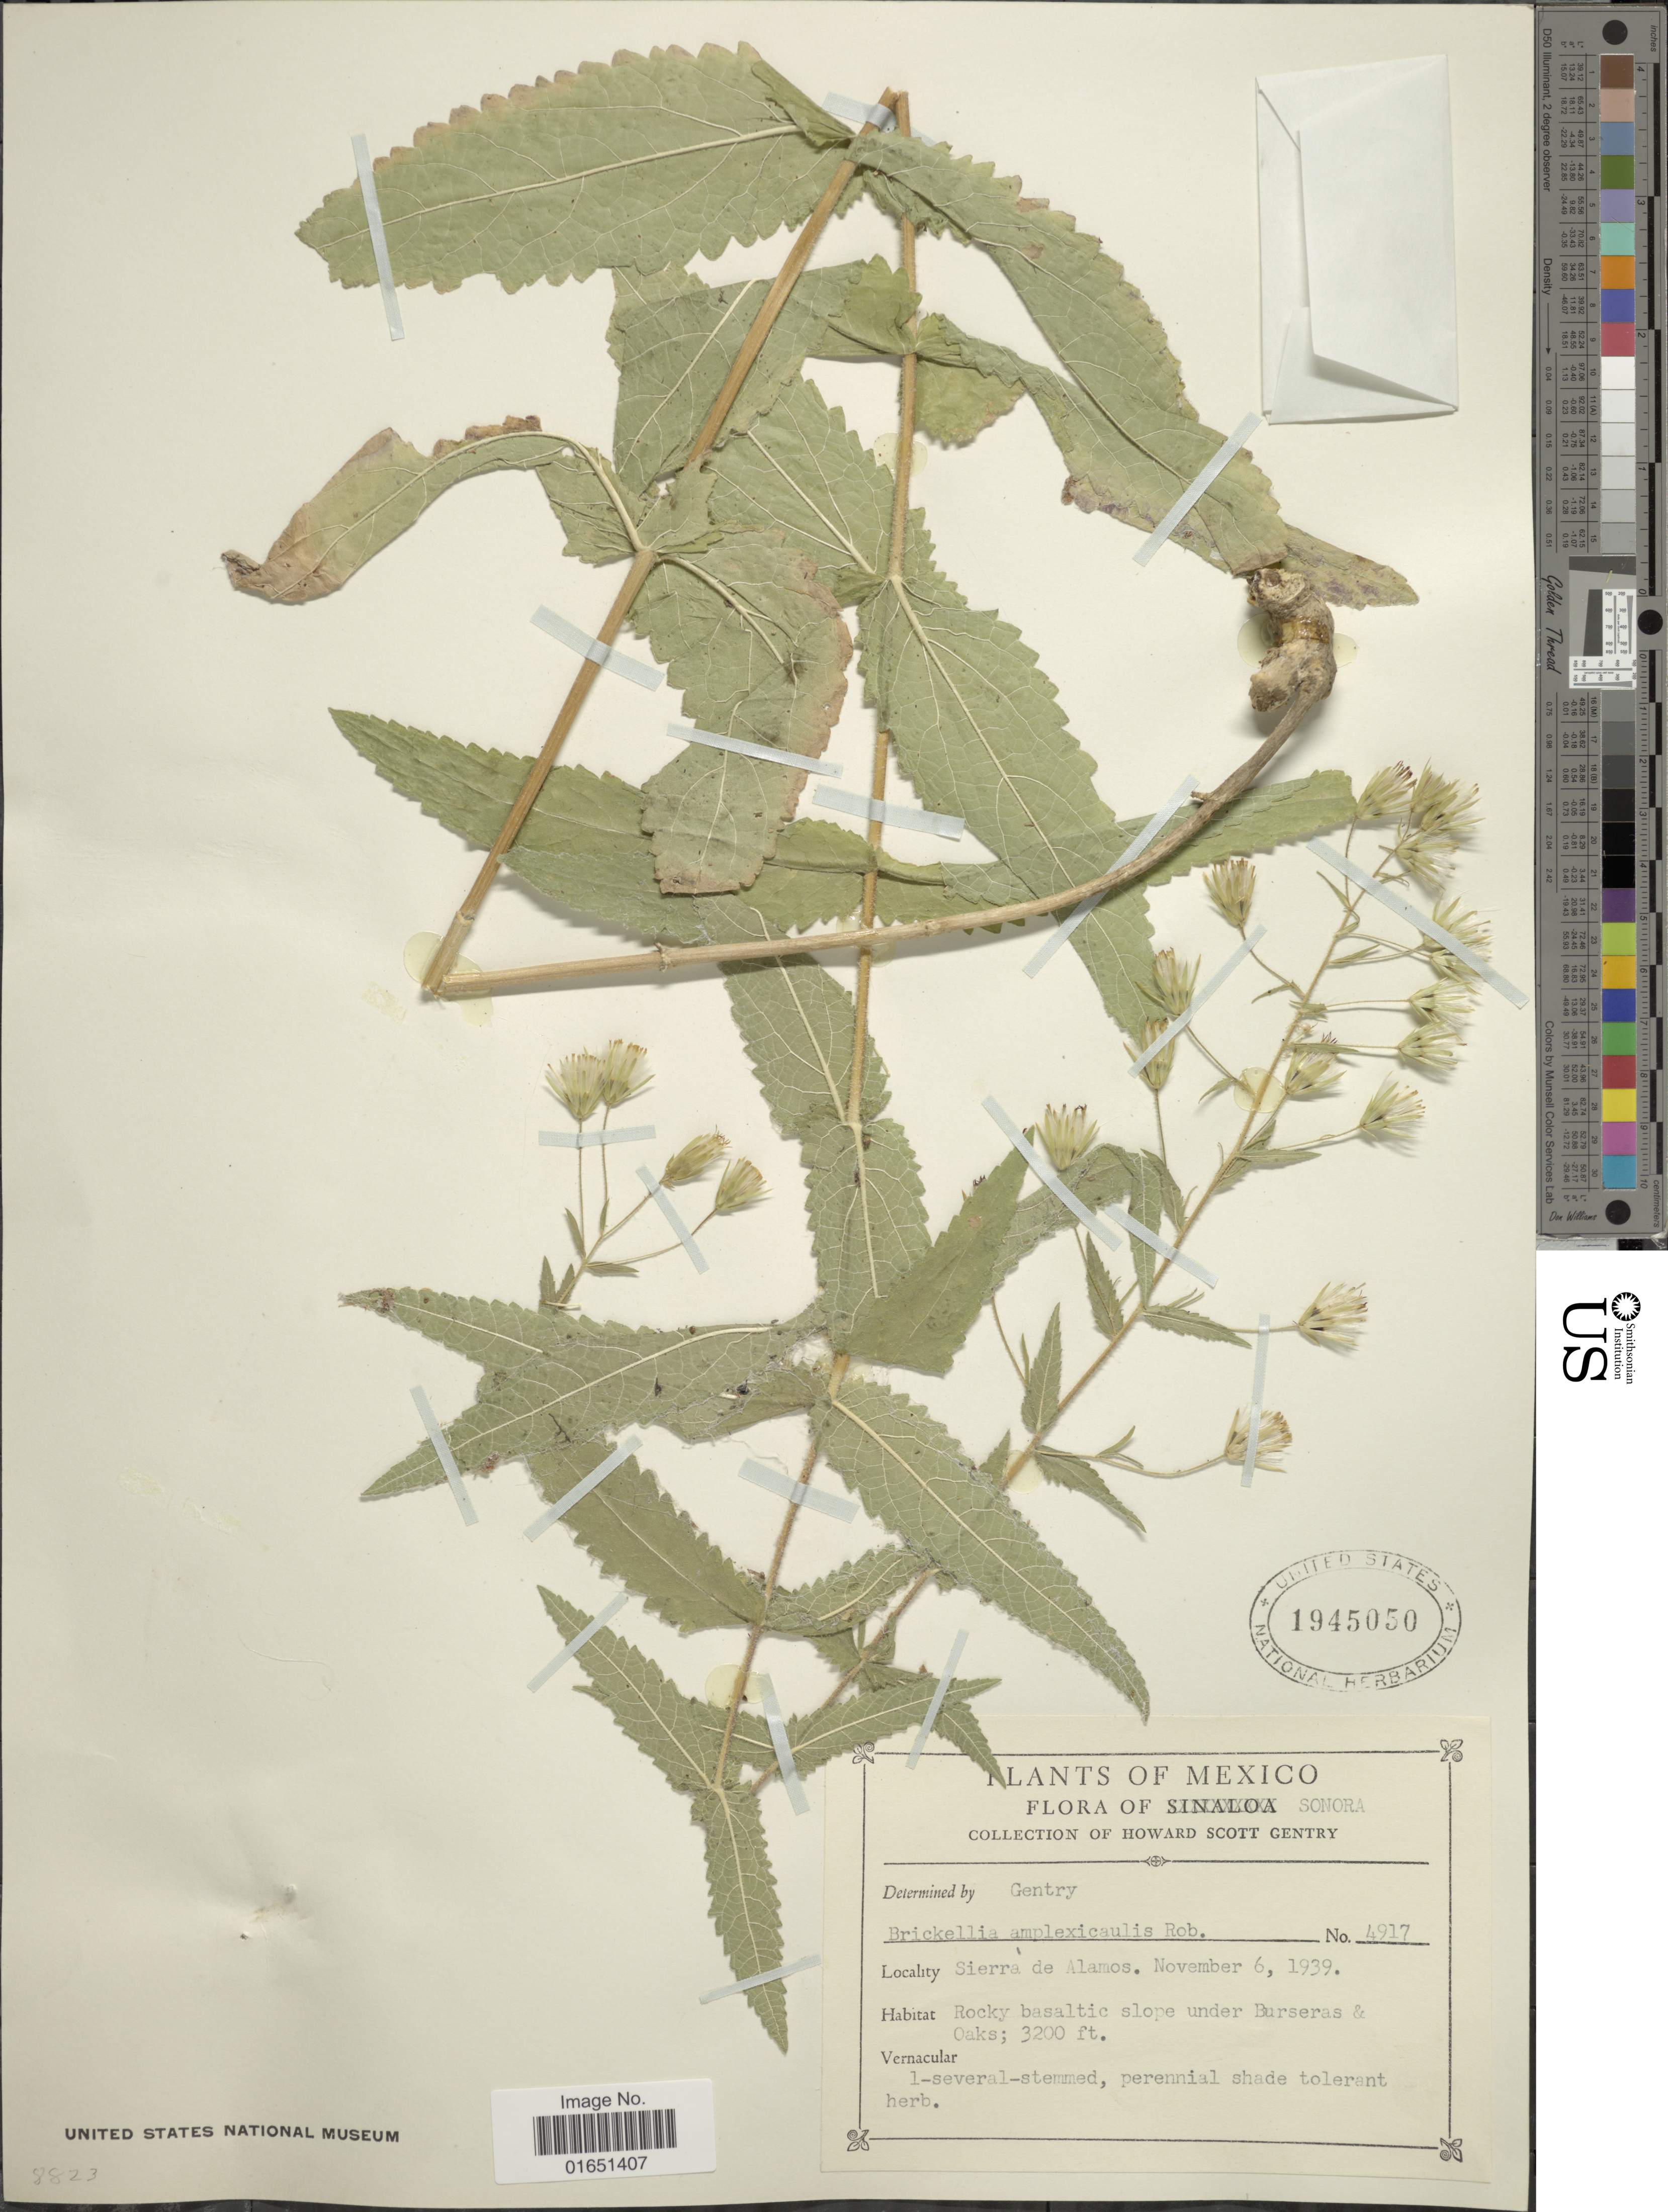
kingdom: Plantae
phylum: Tracheophyta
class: Magnoliopsida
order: Asterales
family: Asteraceae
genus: Brickellia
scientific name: Brickellia amplexicaulis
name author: B.L. Rob.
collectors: H. S. Gentry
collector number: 4917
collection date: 1939-11-06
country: Mexico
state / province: Sonora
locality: Sierra de Alamos, Rocky basaltic slope under Burseras & Oaks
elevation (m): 975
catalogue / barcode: US 1945050